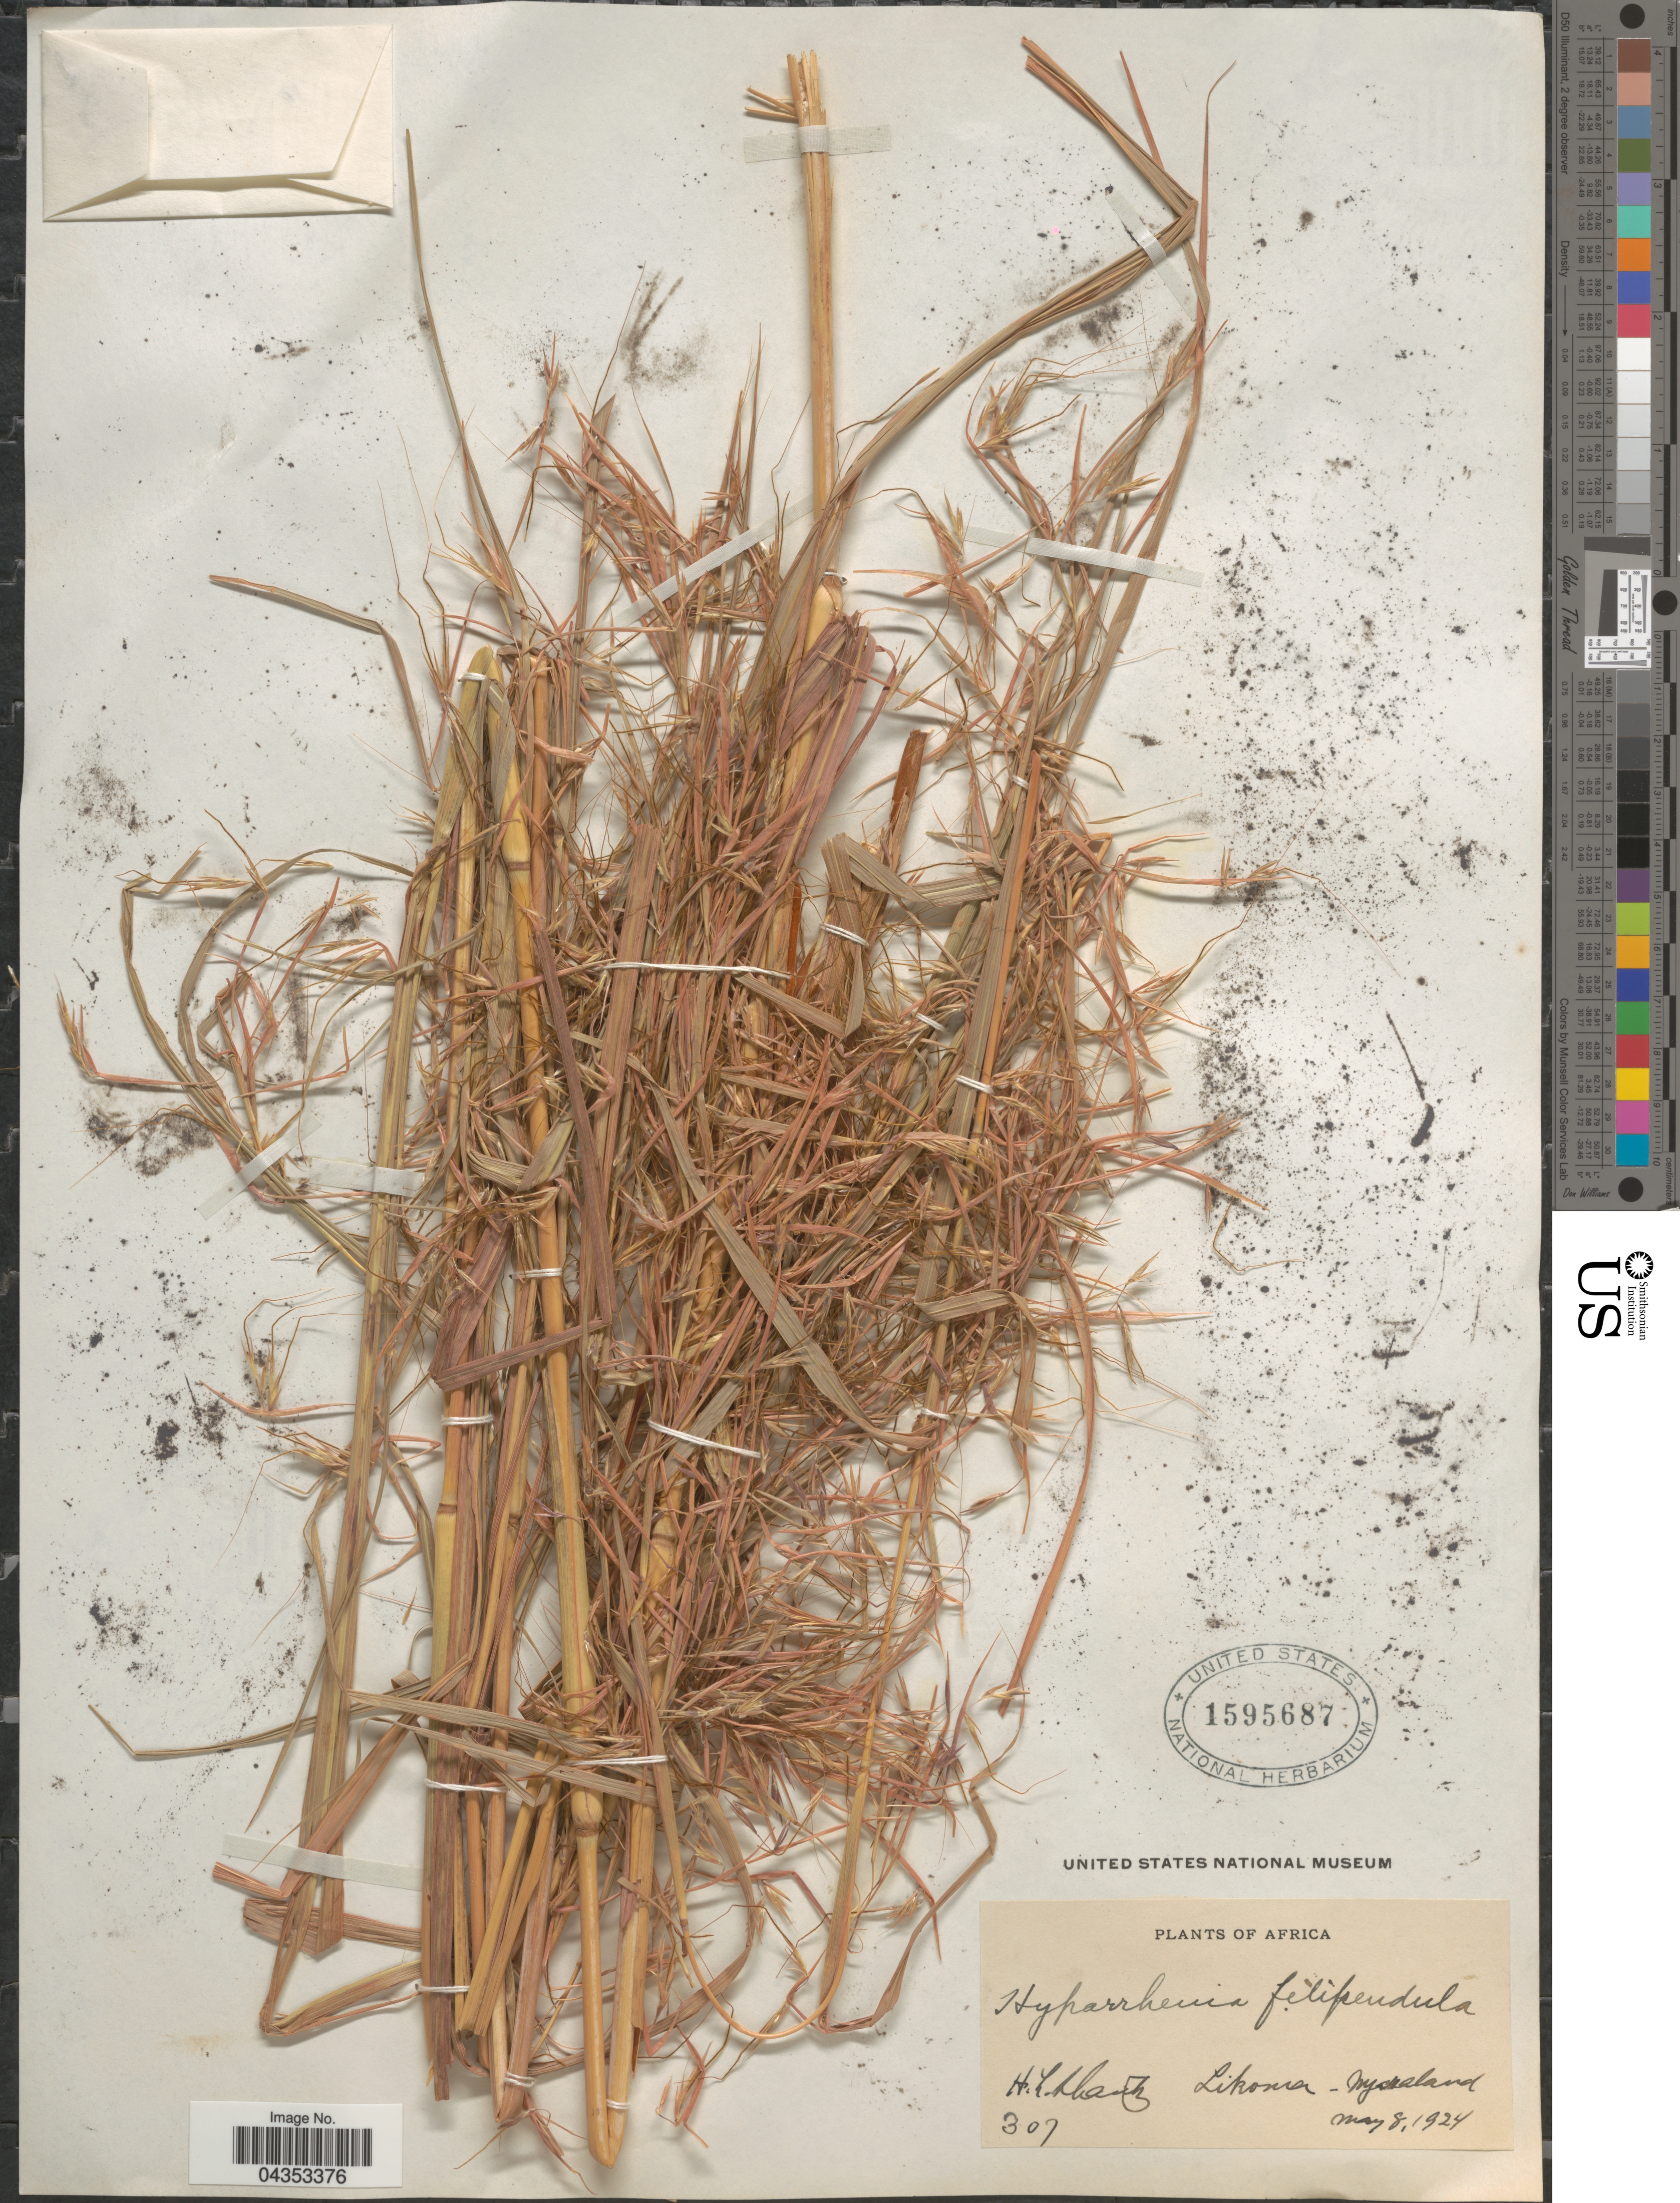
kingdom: Plantae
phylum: Tracheophyta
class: Liliopsida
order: Poales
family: Poaceae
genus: Hyparrhenia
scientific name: Hyparrhenia filipendula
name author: (Hochr.) Stapf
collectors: H. Shantz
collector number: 307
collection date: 1924-05-08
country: Malawi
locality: Likoma - Nyasaland.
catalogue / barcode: US 1595687